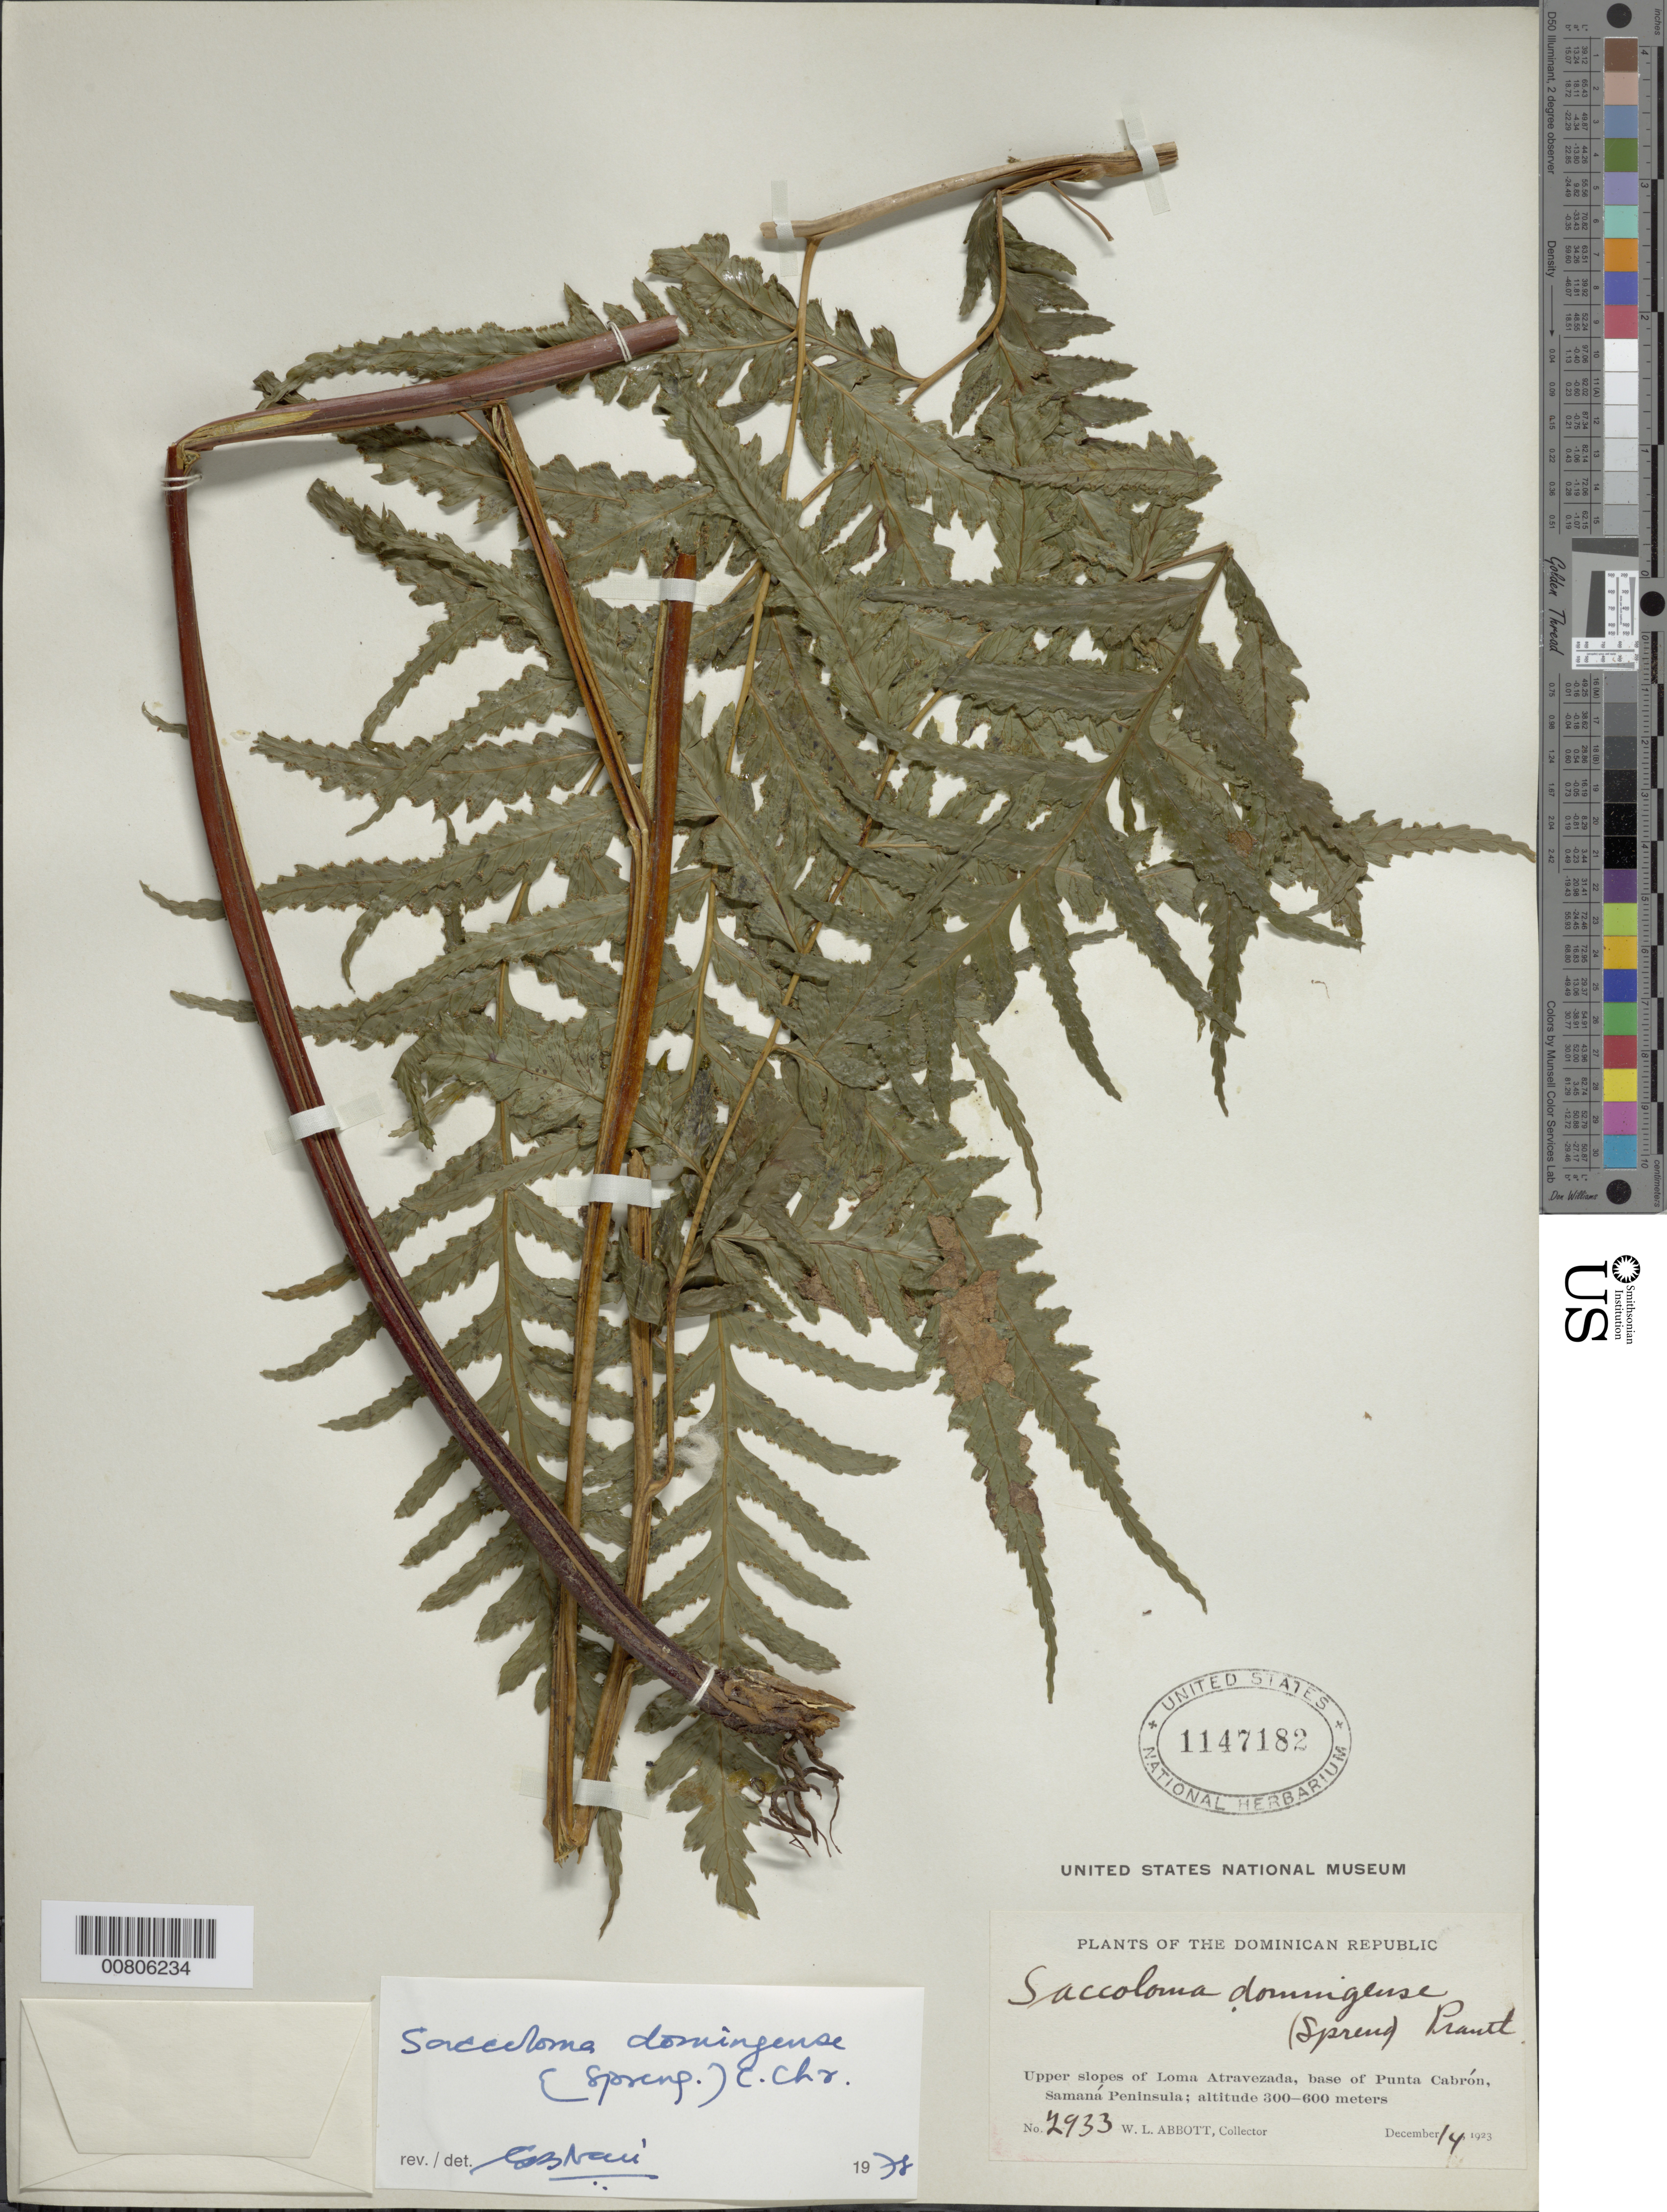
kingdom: Plantae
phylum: Tracheophyta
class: Polypodiopsida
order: Polypodiales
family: Saccolomataceae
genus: Saccoloma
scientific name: Saccoloma domingense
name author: (Spreng.) C. Chr.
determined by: Nair, G. B.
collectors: W. L. Abbott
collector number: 2933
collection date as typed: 14 Dec 1923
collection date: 1923-12-14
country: Dominican Republic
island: Hispaniola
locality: Samaná Peninsula, upper slopes of Loma Atravezada, base of Punta Cabrón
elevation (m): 300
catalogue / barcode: US 1147182